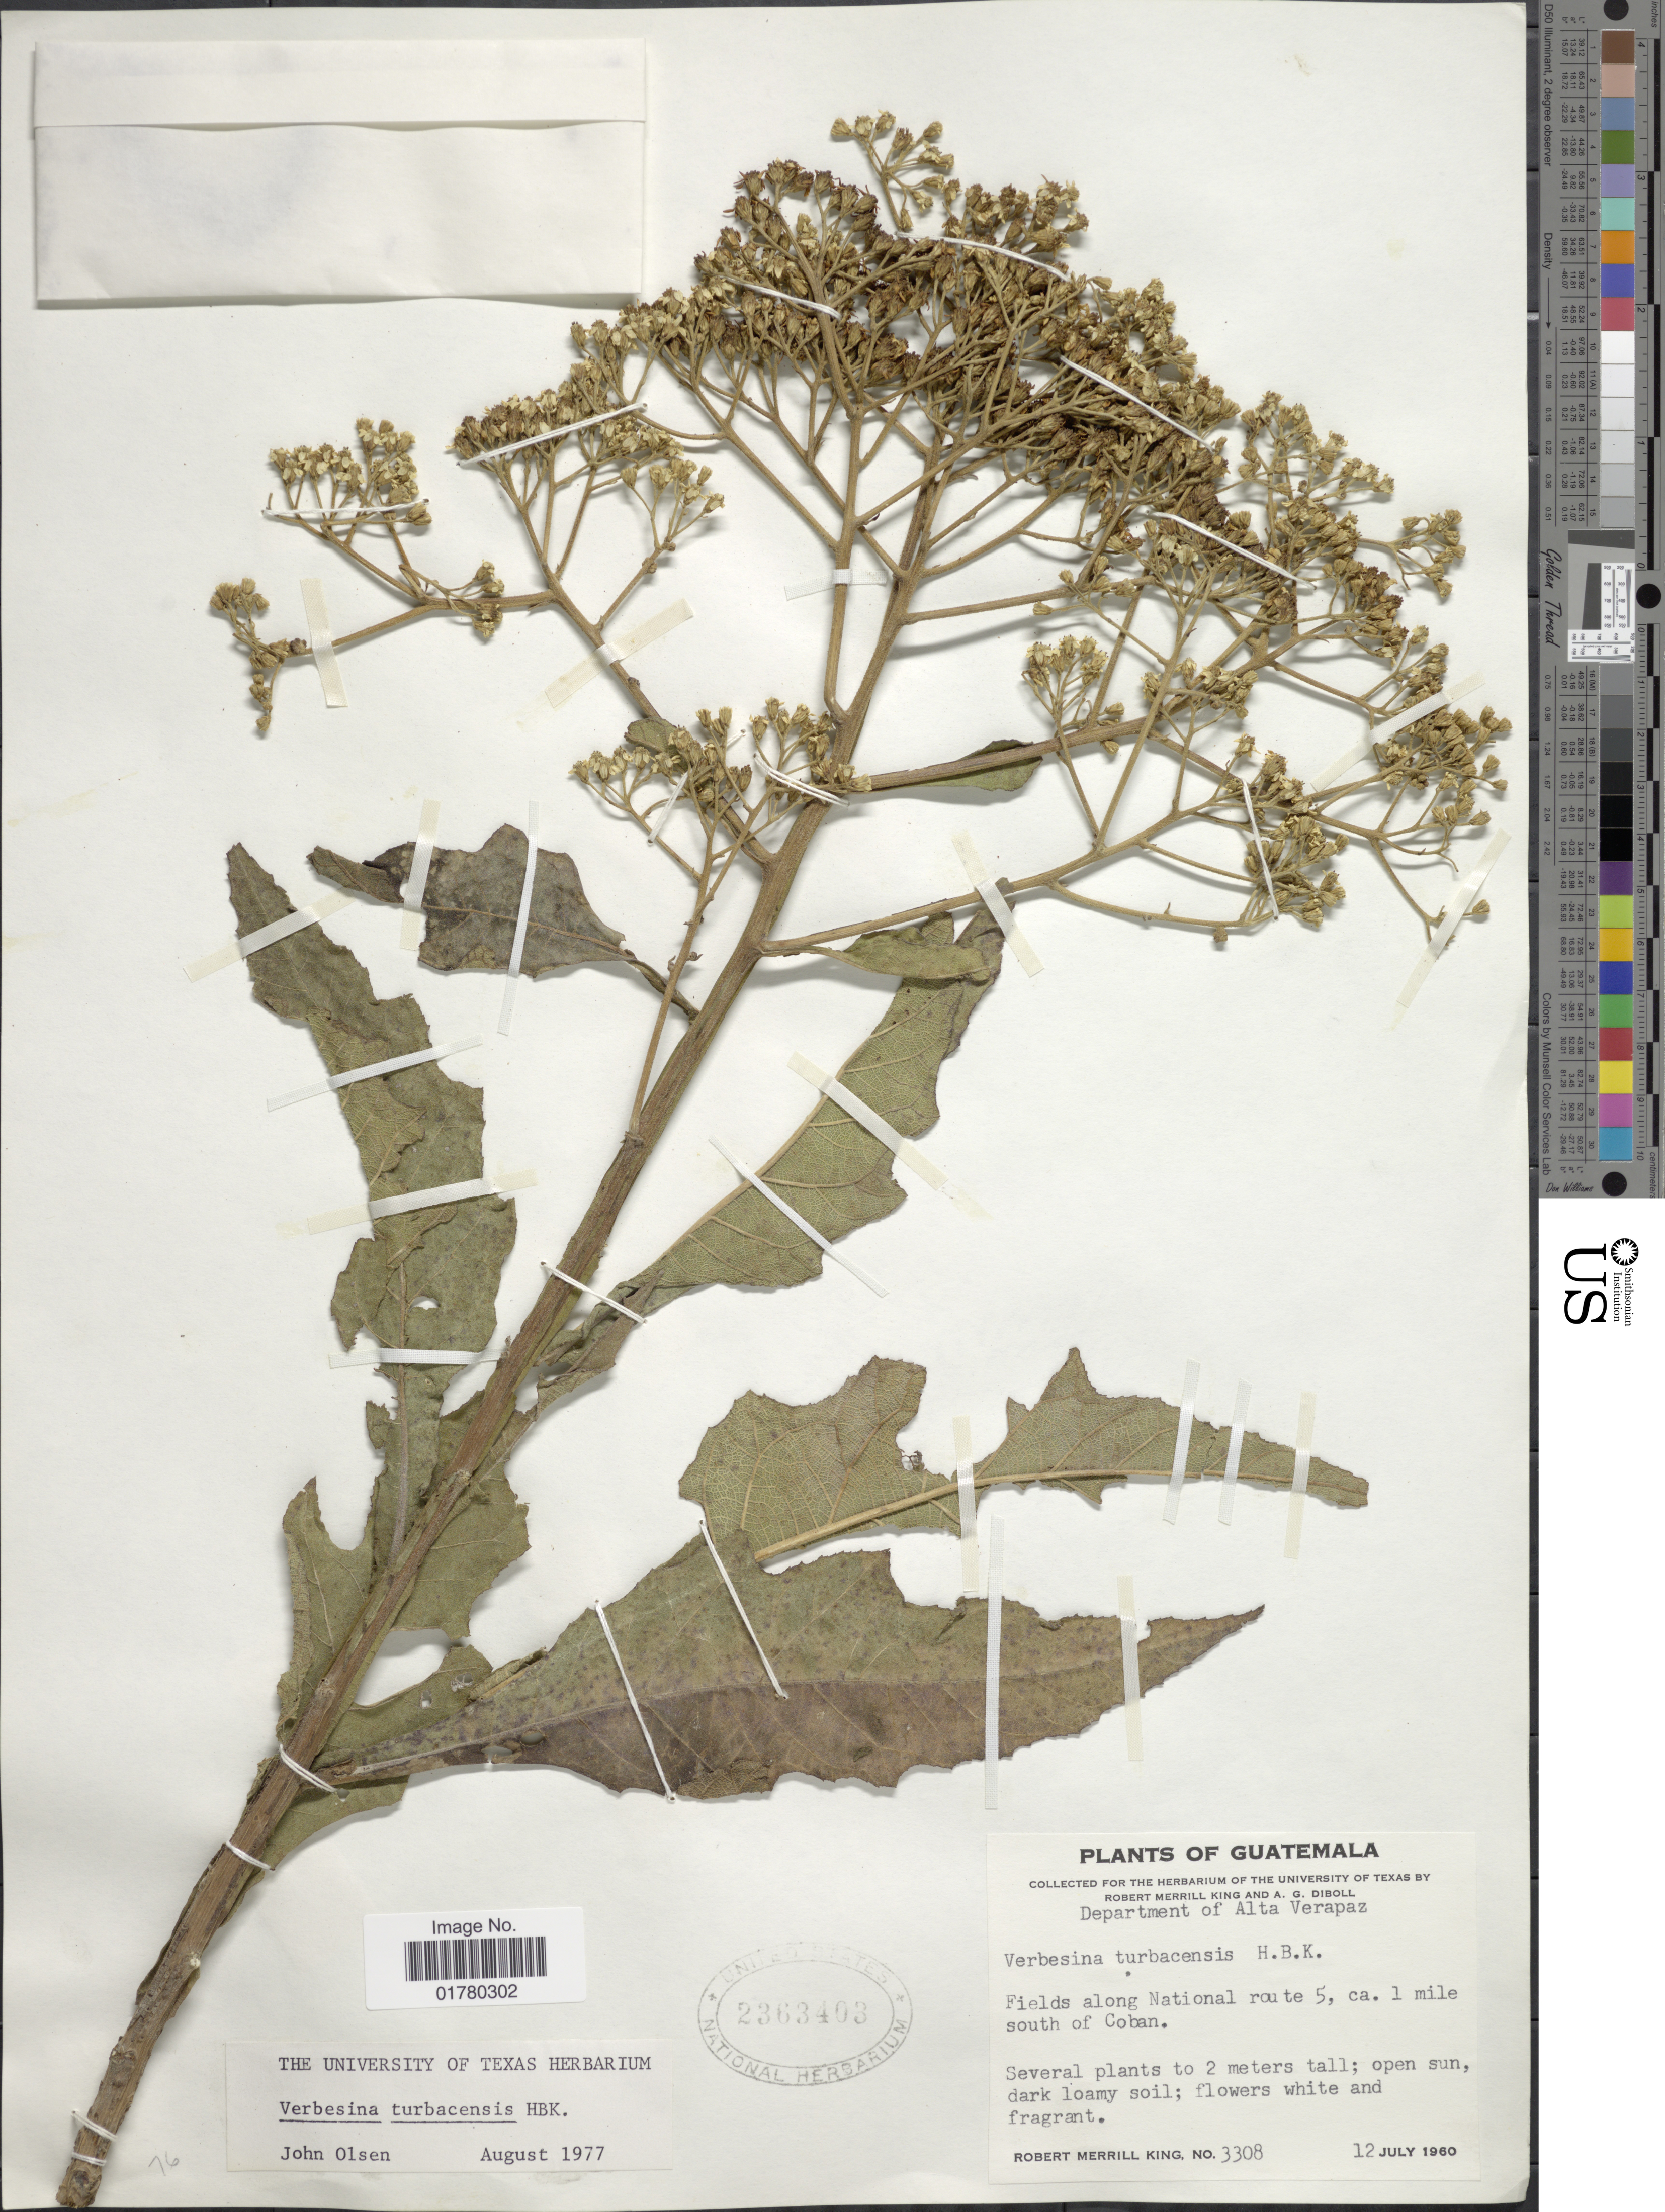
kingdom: Plantae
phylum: Tracheophyta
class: Magnoliopsida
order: Asterales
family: Asteraceae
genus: Verbesina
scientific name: Verbesina turbacensis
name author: Kunth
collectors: R. M. King & A. Diboll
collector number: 3308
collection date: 1960-07-12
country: Guatemala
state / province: Alta Verapaz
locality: Fields along National route 5, ca. 1 mile south of Coban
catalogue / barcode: US 2363403